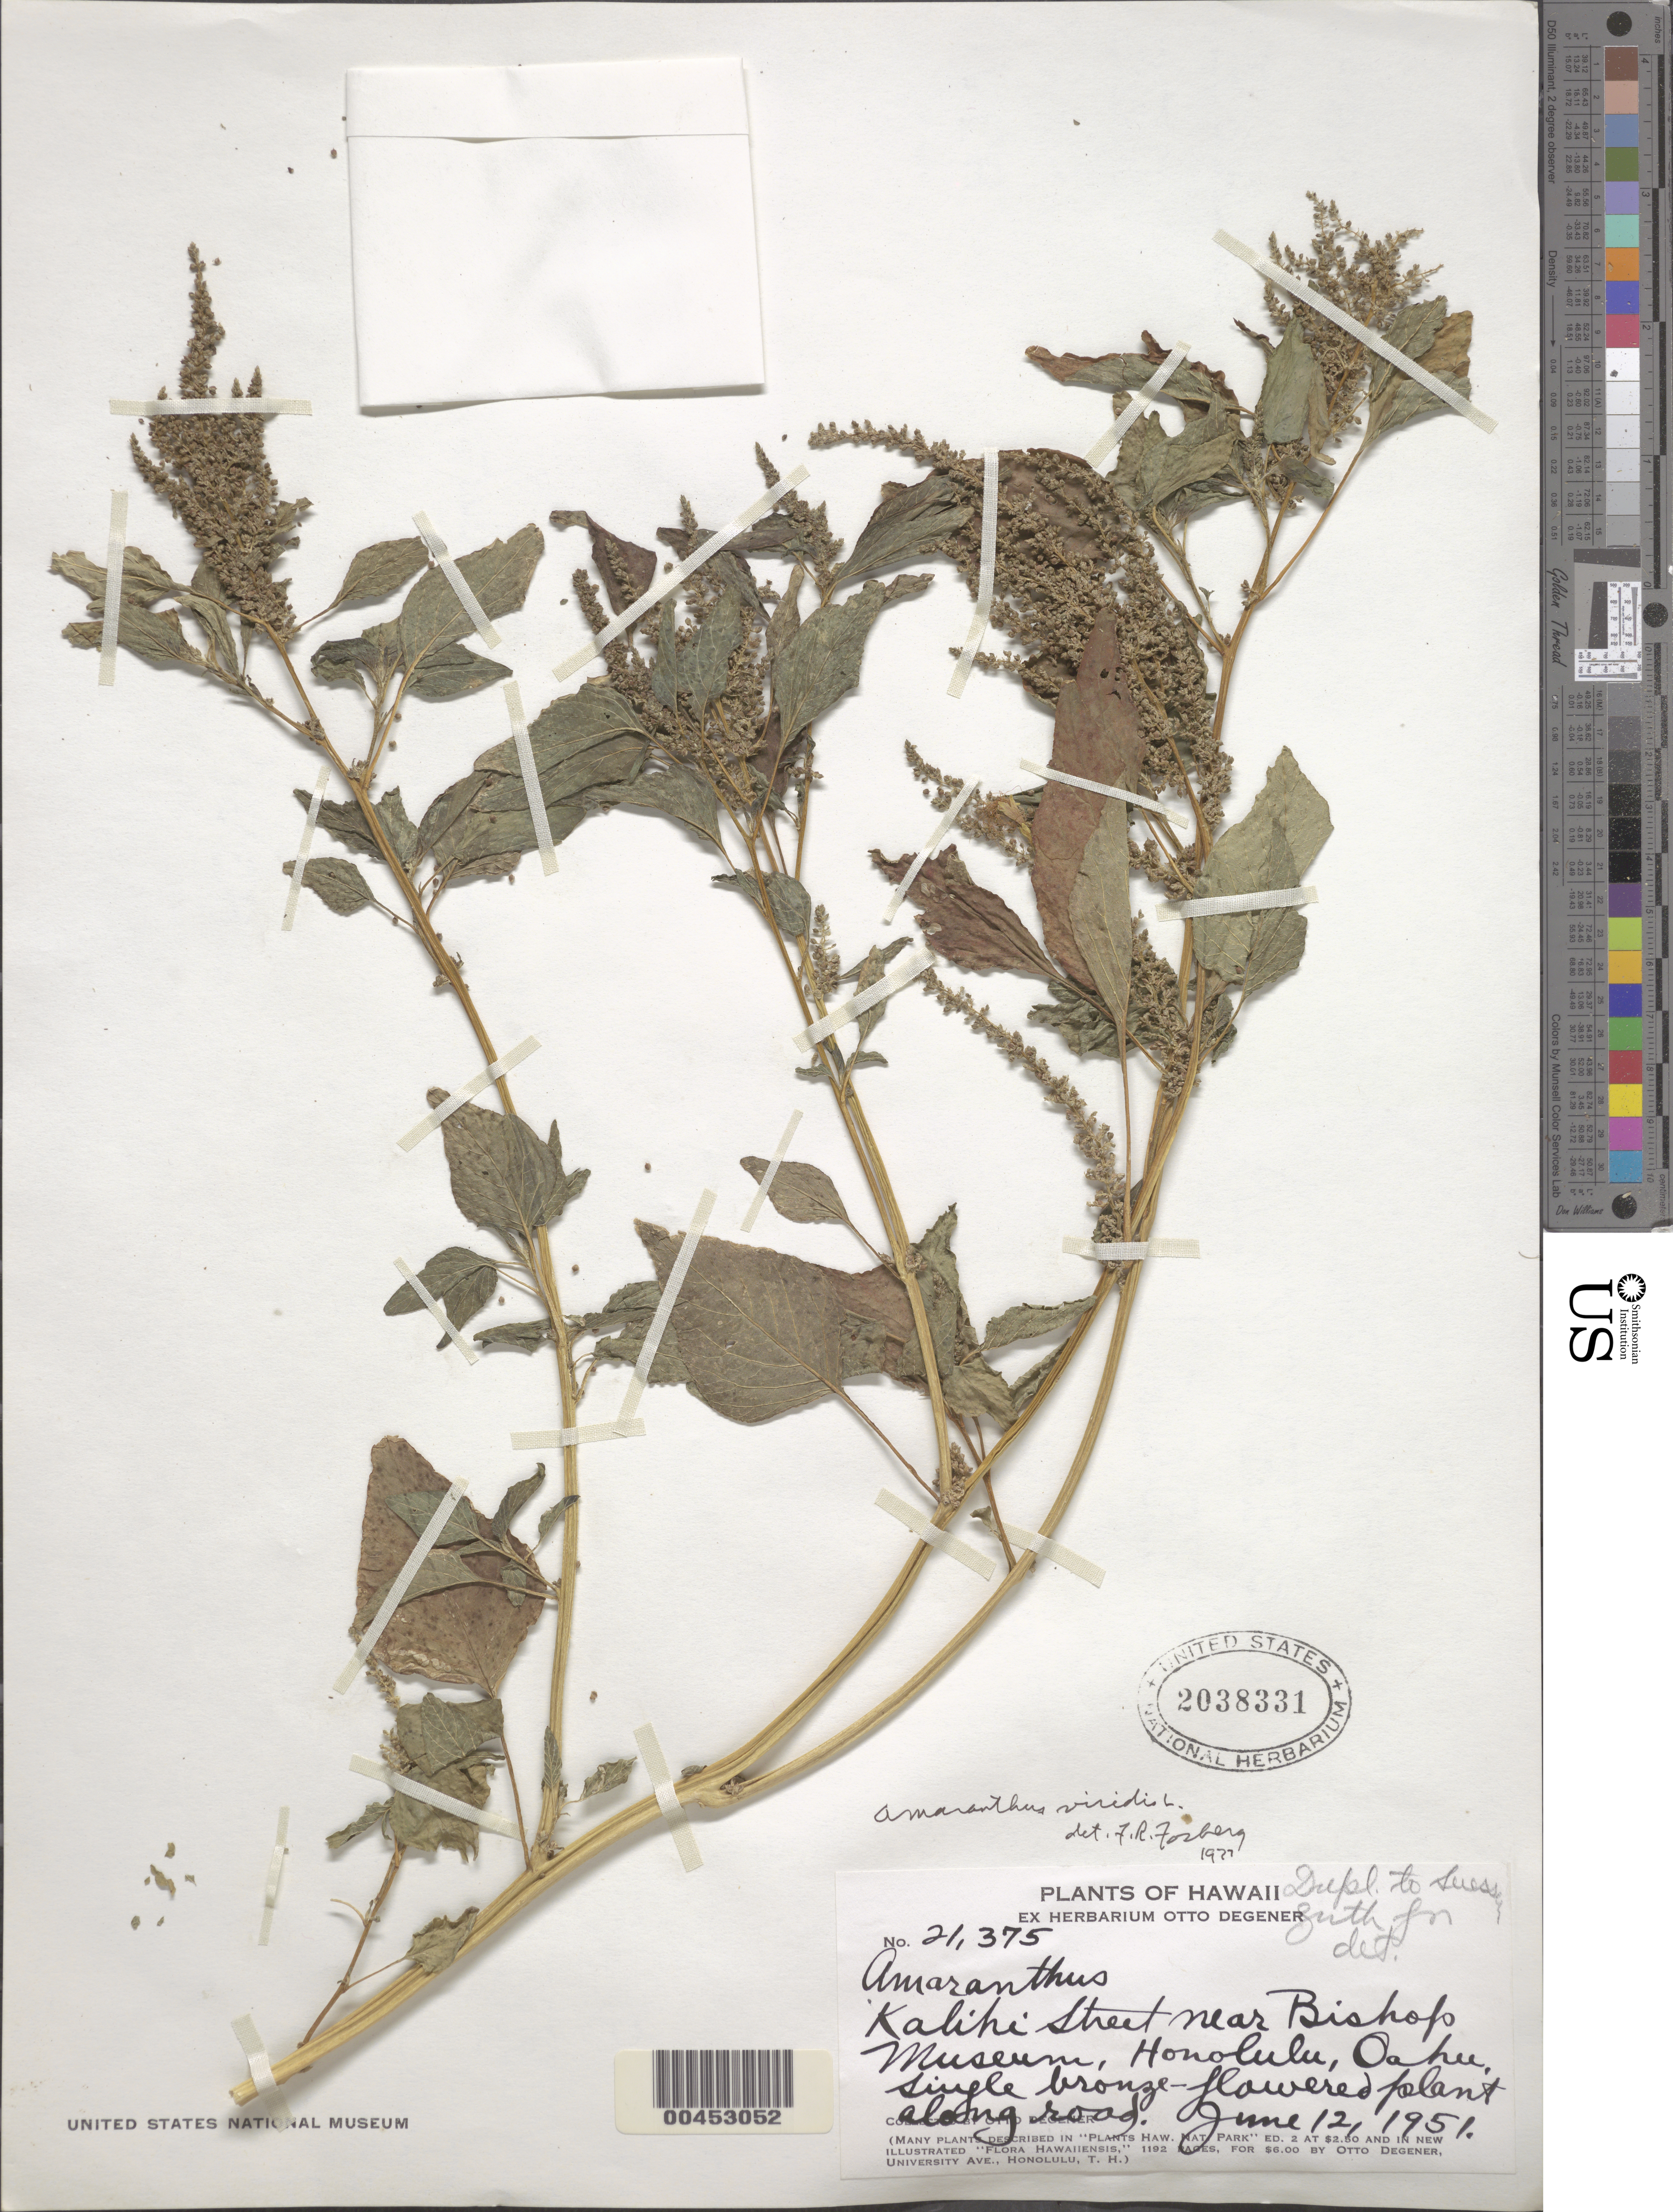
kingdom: Plantae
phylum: Tracheophyta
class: Magnoliopsida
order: Caryophyllales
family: Amaranthaceae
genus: Amaranthus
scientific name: Amaranthus viridis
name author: L.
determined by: Fosberg, F. R.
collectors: O. Degener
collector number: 21375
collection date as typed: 12 Jun 1951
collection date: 1951-06-12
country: United States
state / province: Hawaii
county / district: Honolulu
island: Oahu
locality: Kalihi Street near Bishop Museum, Honolulu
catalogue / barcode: US 2038331